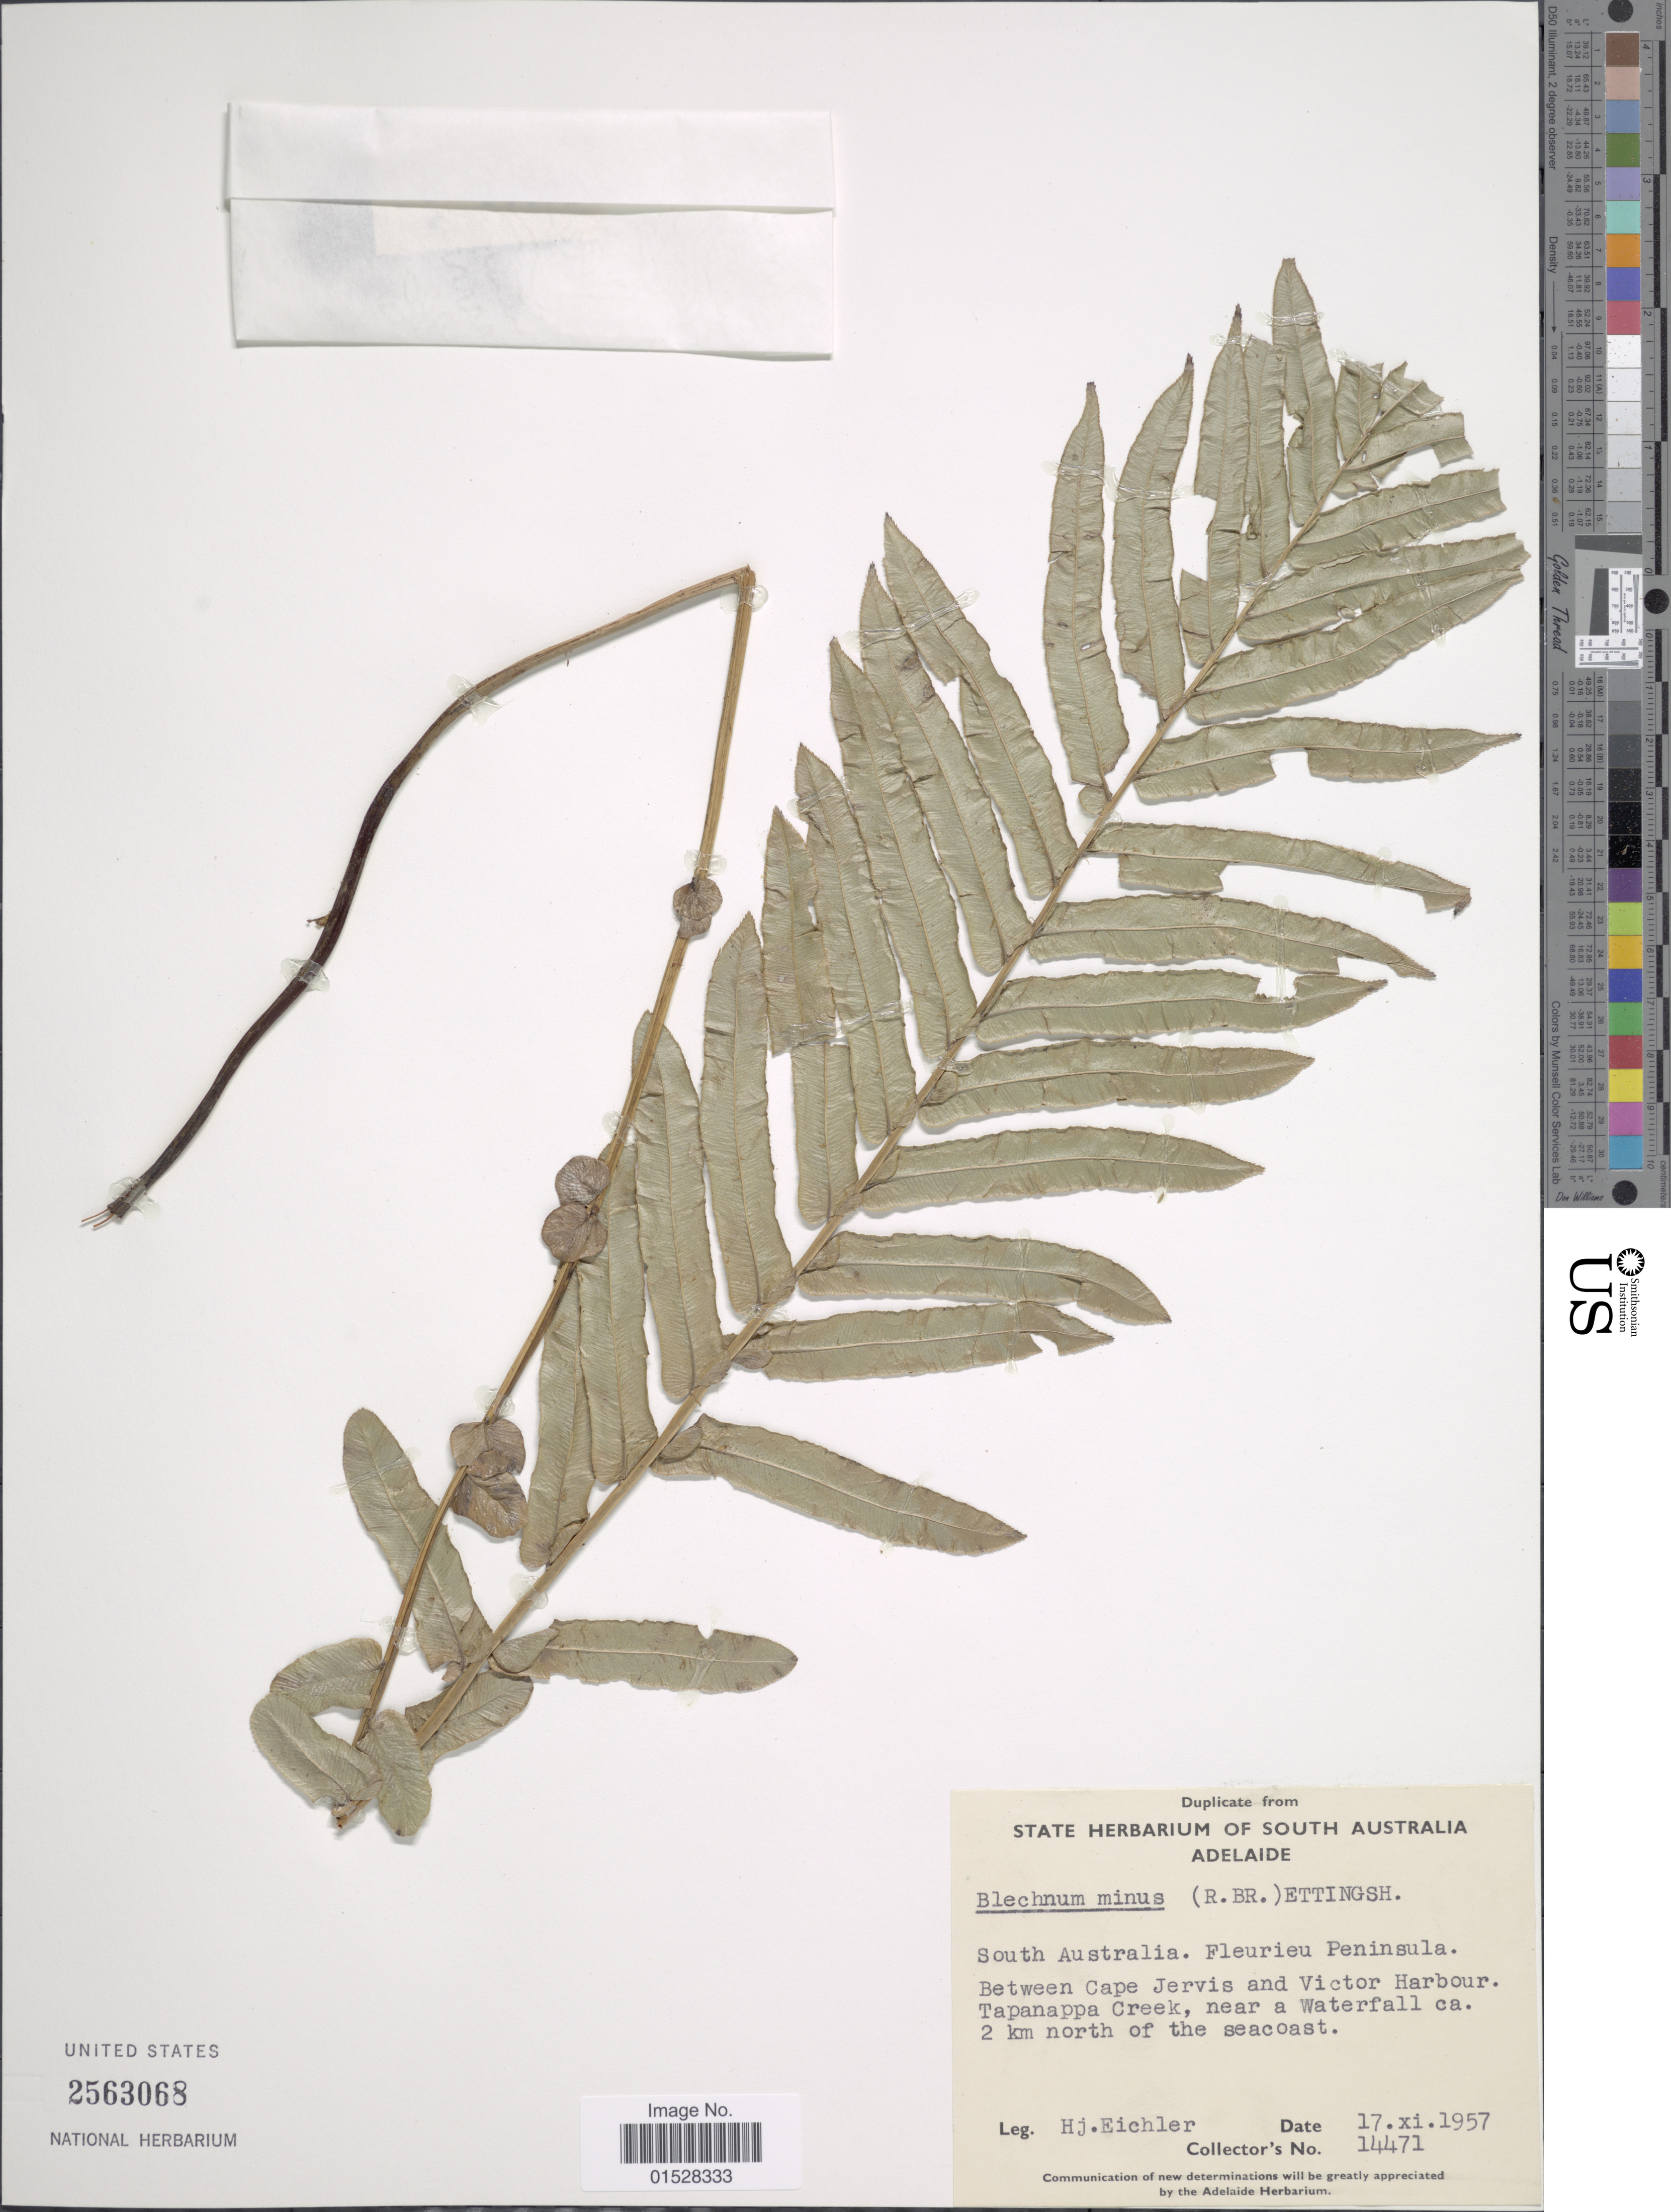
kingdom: Plantae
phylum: Tracheophyta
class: Polypodiopsida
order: Polypodiales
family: Blechnaceae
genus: Blechnum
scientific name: Blechnum minus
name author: (R. Br.) Ettingsh.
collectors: H. Eichler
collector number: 14471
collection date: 1957-11-17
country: Australia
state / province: South Australia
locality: Fleurieu Peninsula, between Cape Jervis and Victor Harbour, Tapanappa Creek, near a Waterfall ca. 3 km north of the seacoast.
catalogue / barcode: US 2563068